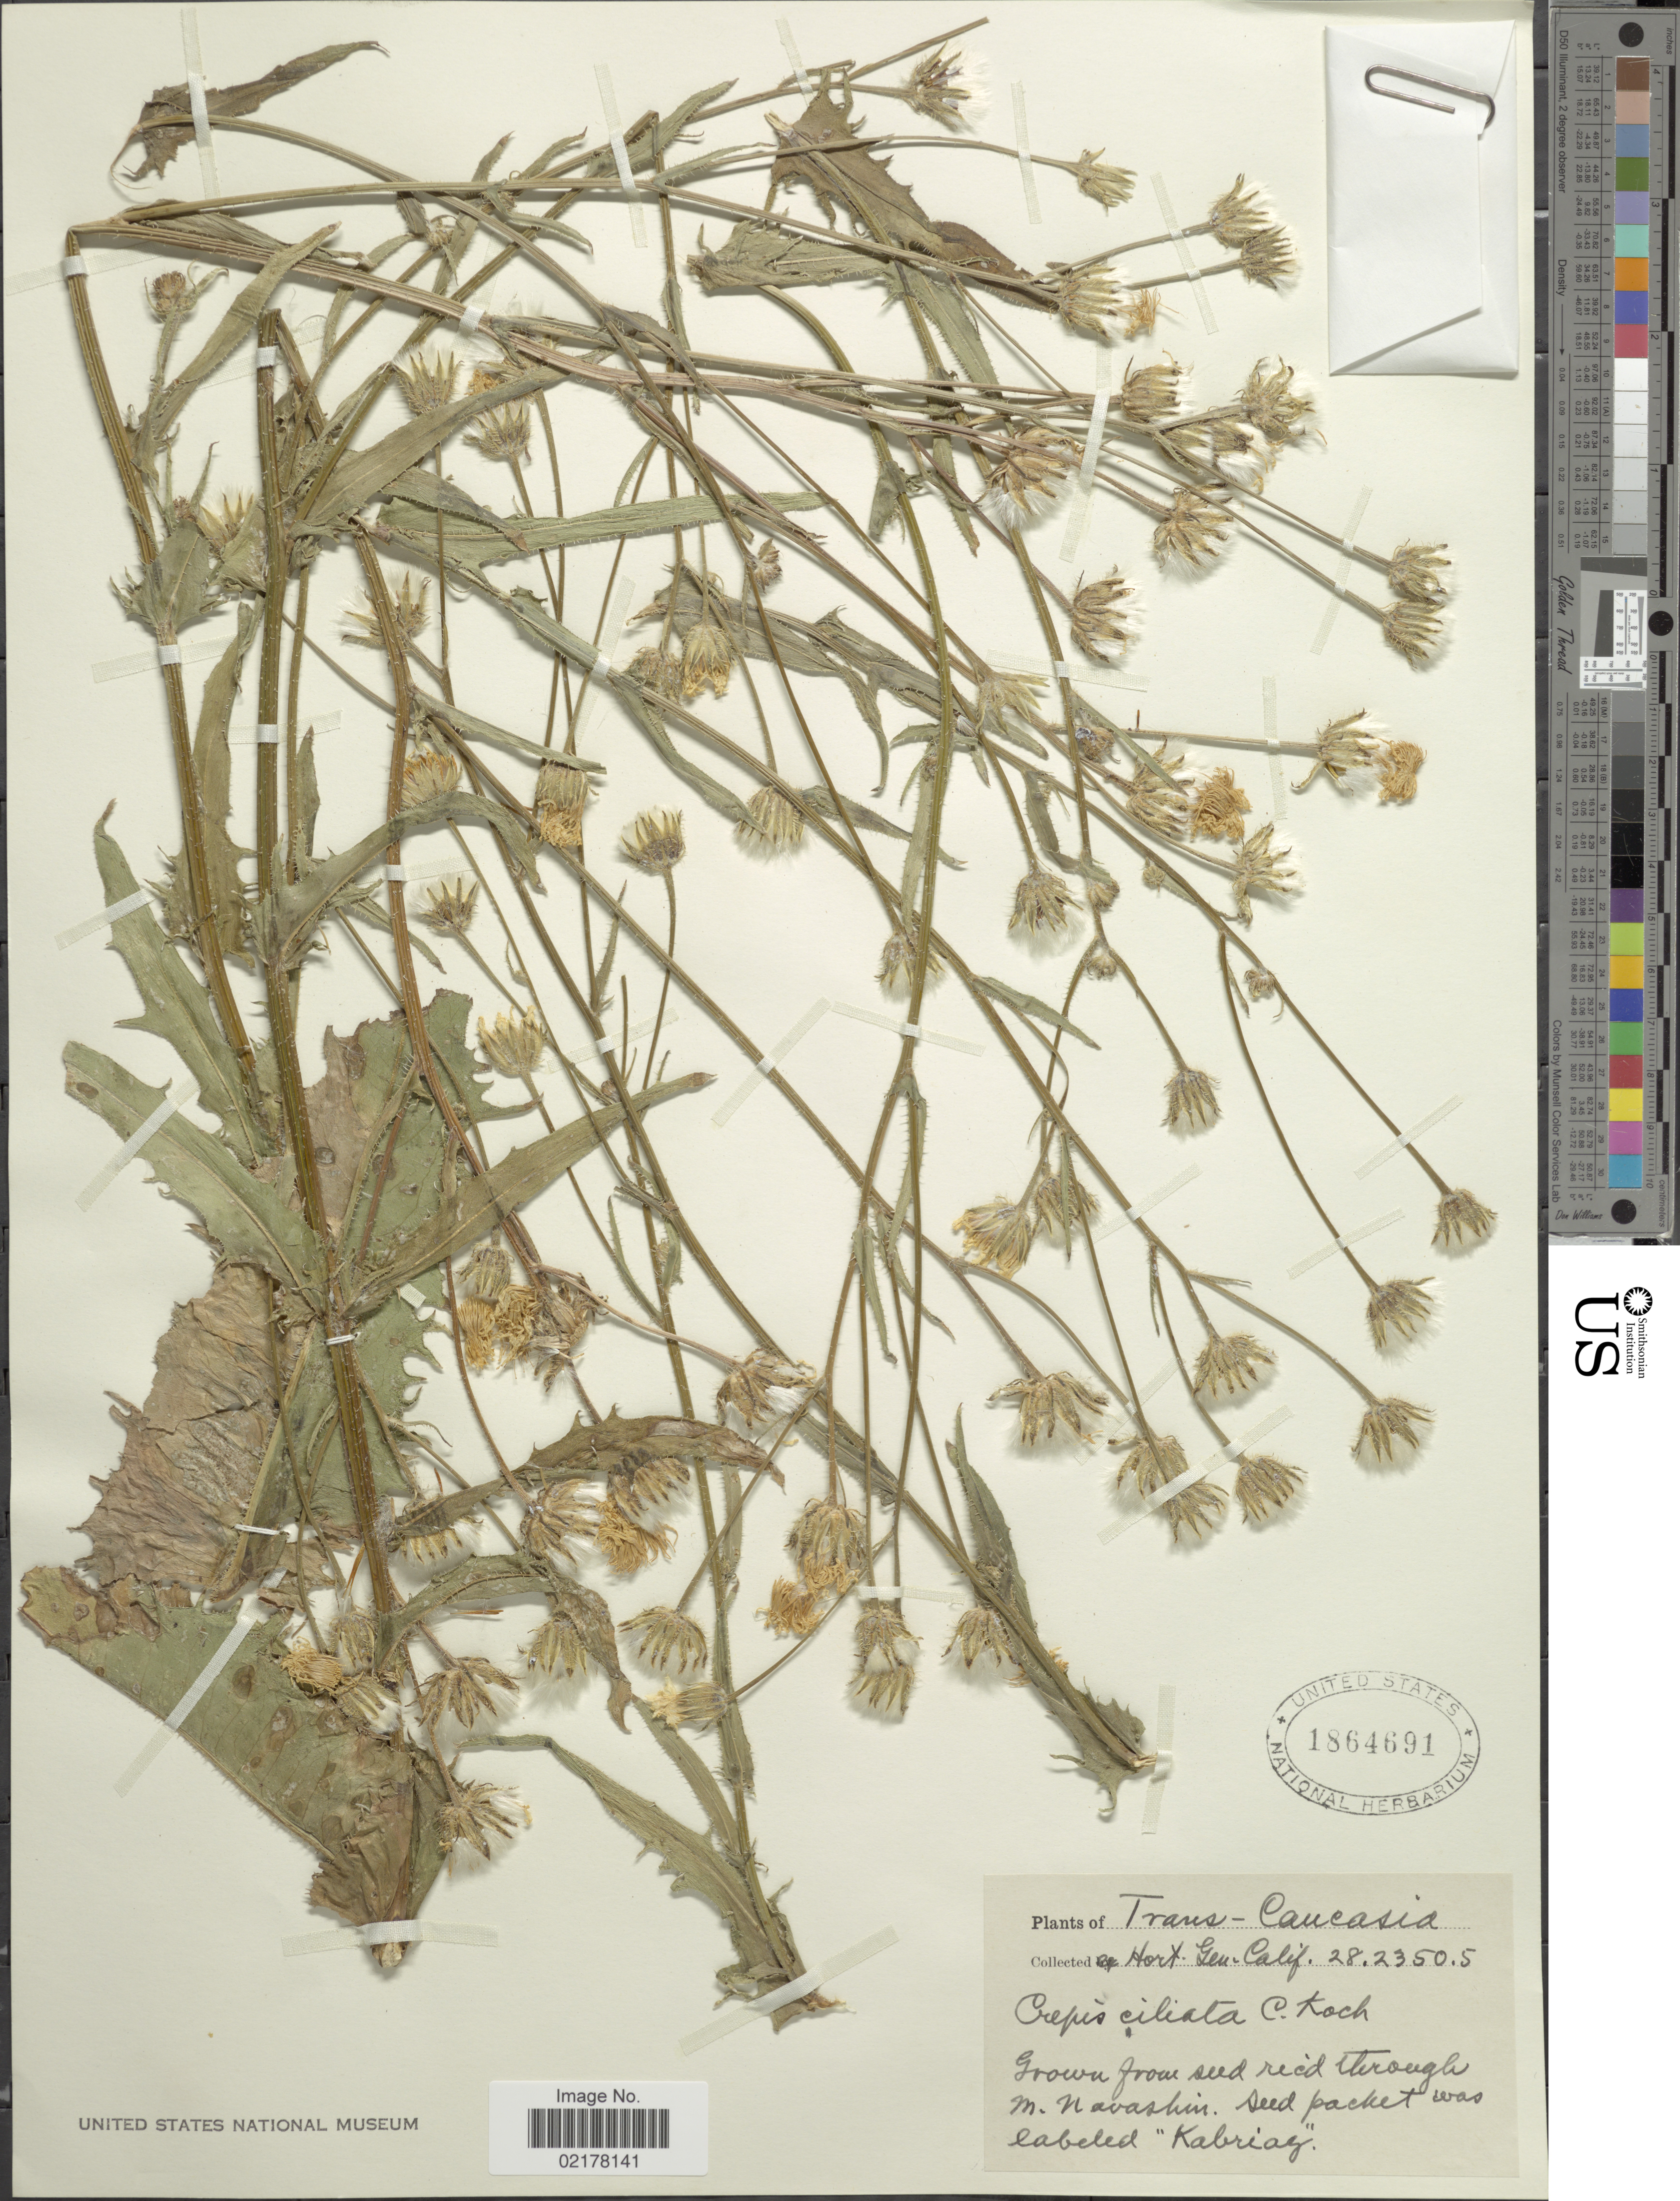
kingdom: Plantae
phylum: Tracheophyta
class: Magnoliopsida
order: Asterales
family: Asteraceae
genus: Crepis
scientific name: Crepis ciliata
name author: K. Koch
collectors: Hort. Gen. Calif.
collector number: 2823505?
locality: Trans-Caucasia [unsure placement]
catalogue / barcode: US 1864691